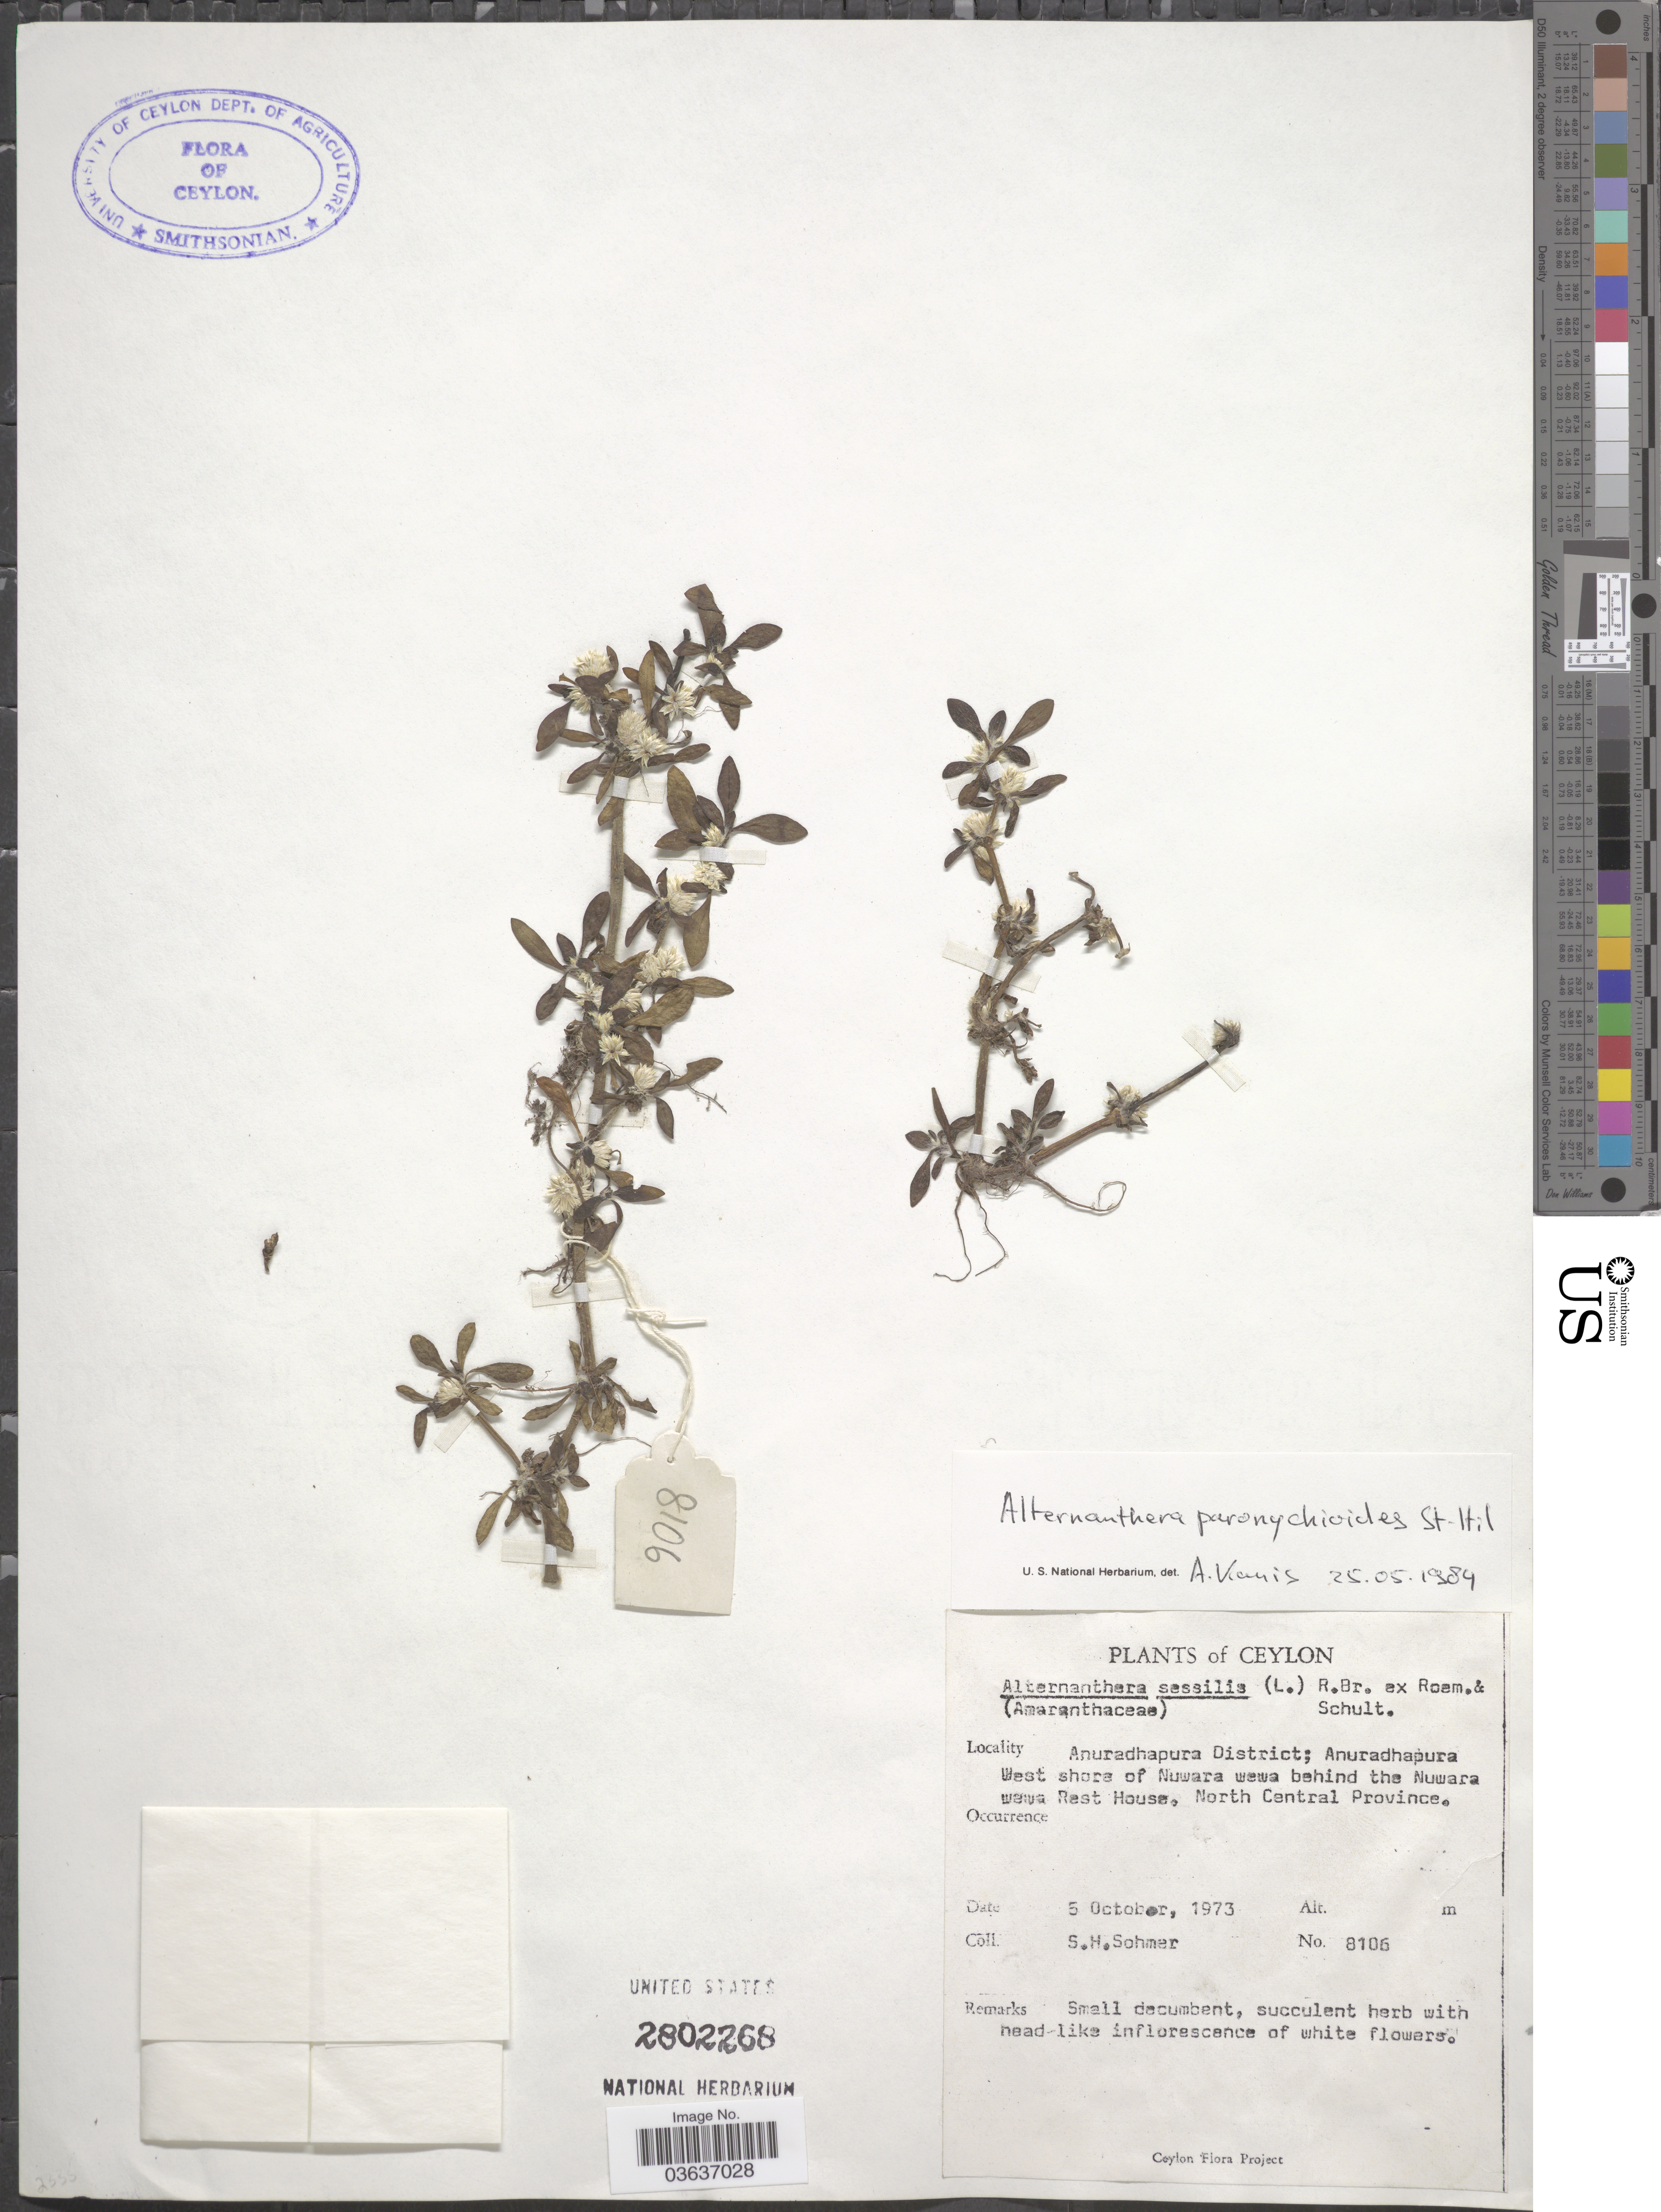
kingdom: Plantae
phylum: Tracheophyta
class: Magnoliopsida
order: Caryophyllales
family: Amaranthaceae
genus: Alternanthera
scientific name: Alternanthera paronychioides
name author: A. St.-Hil.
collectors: S. H. Sohmer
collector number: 8106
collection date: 1973-10-05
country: Sri Lanka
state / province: North Central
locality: Ceylon. Anuradhapura District; Anuradhapura West shore of Nuwara wewa behind the Nuwara wewa Rest House.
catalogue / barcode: US 2802268